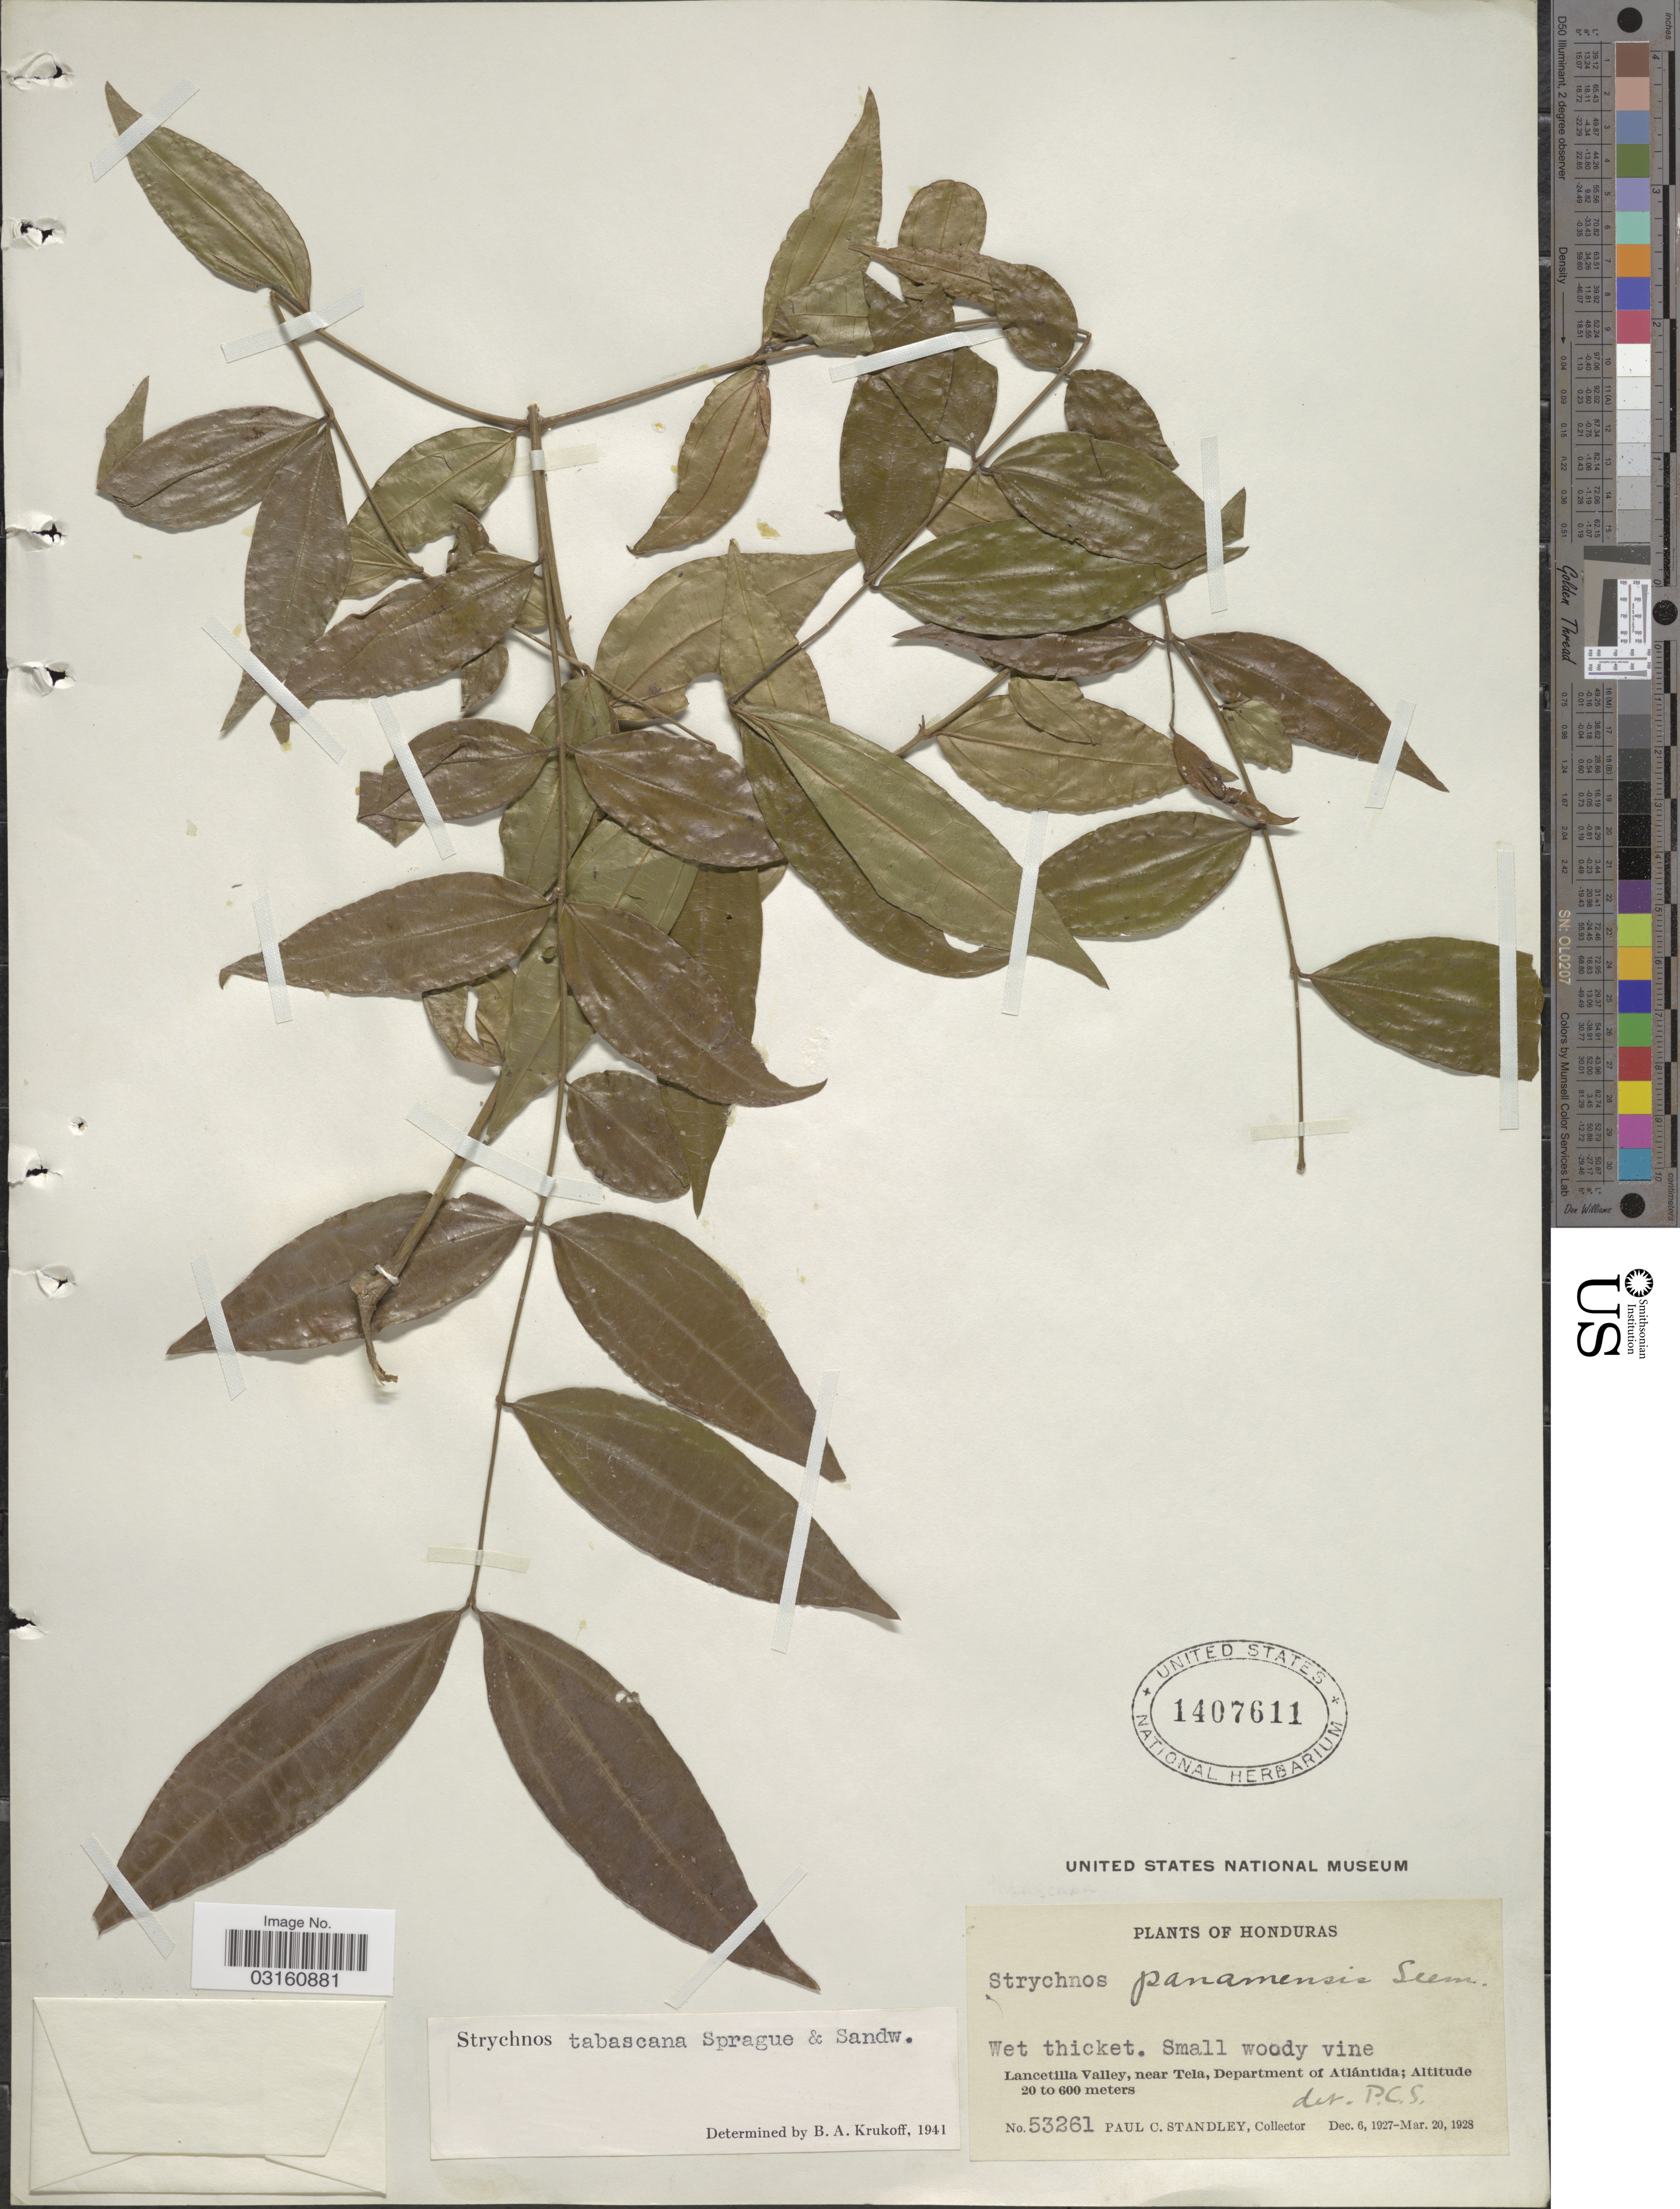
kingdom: Plantae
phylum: Tracheophyta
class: Magnoliopsida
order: Gentianales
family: Loganiaceae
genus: Strychnos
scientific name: Strychnos tabascana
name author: Sprague & Sandwith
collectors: P. C. Standley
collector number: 53261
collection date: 1927-12-06/1928-03-20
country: Honduras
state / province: Atlántida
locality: Lancetilla Valley, near Tela, Department of Atlántida.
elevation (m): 20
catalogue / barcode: US 1407611